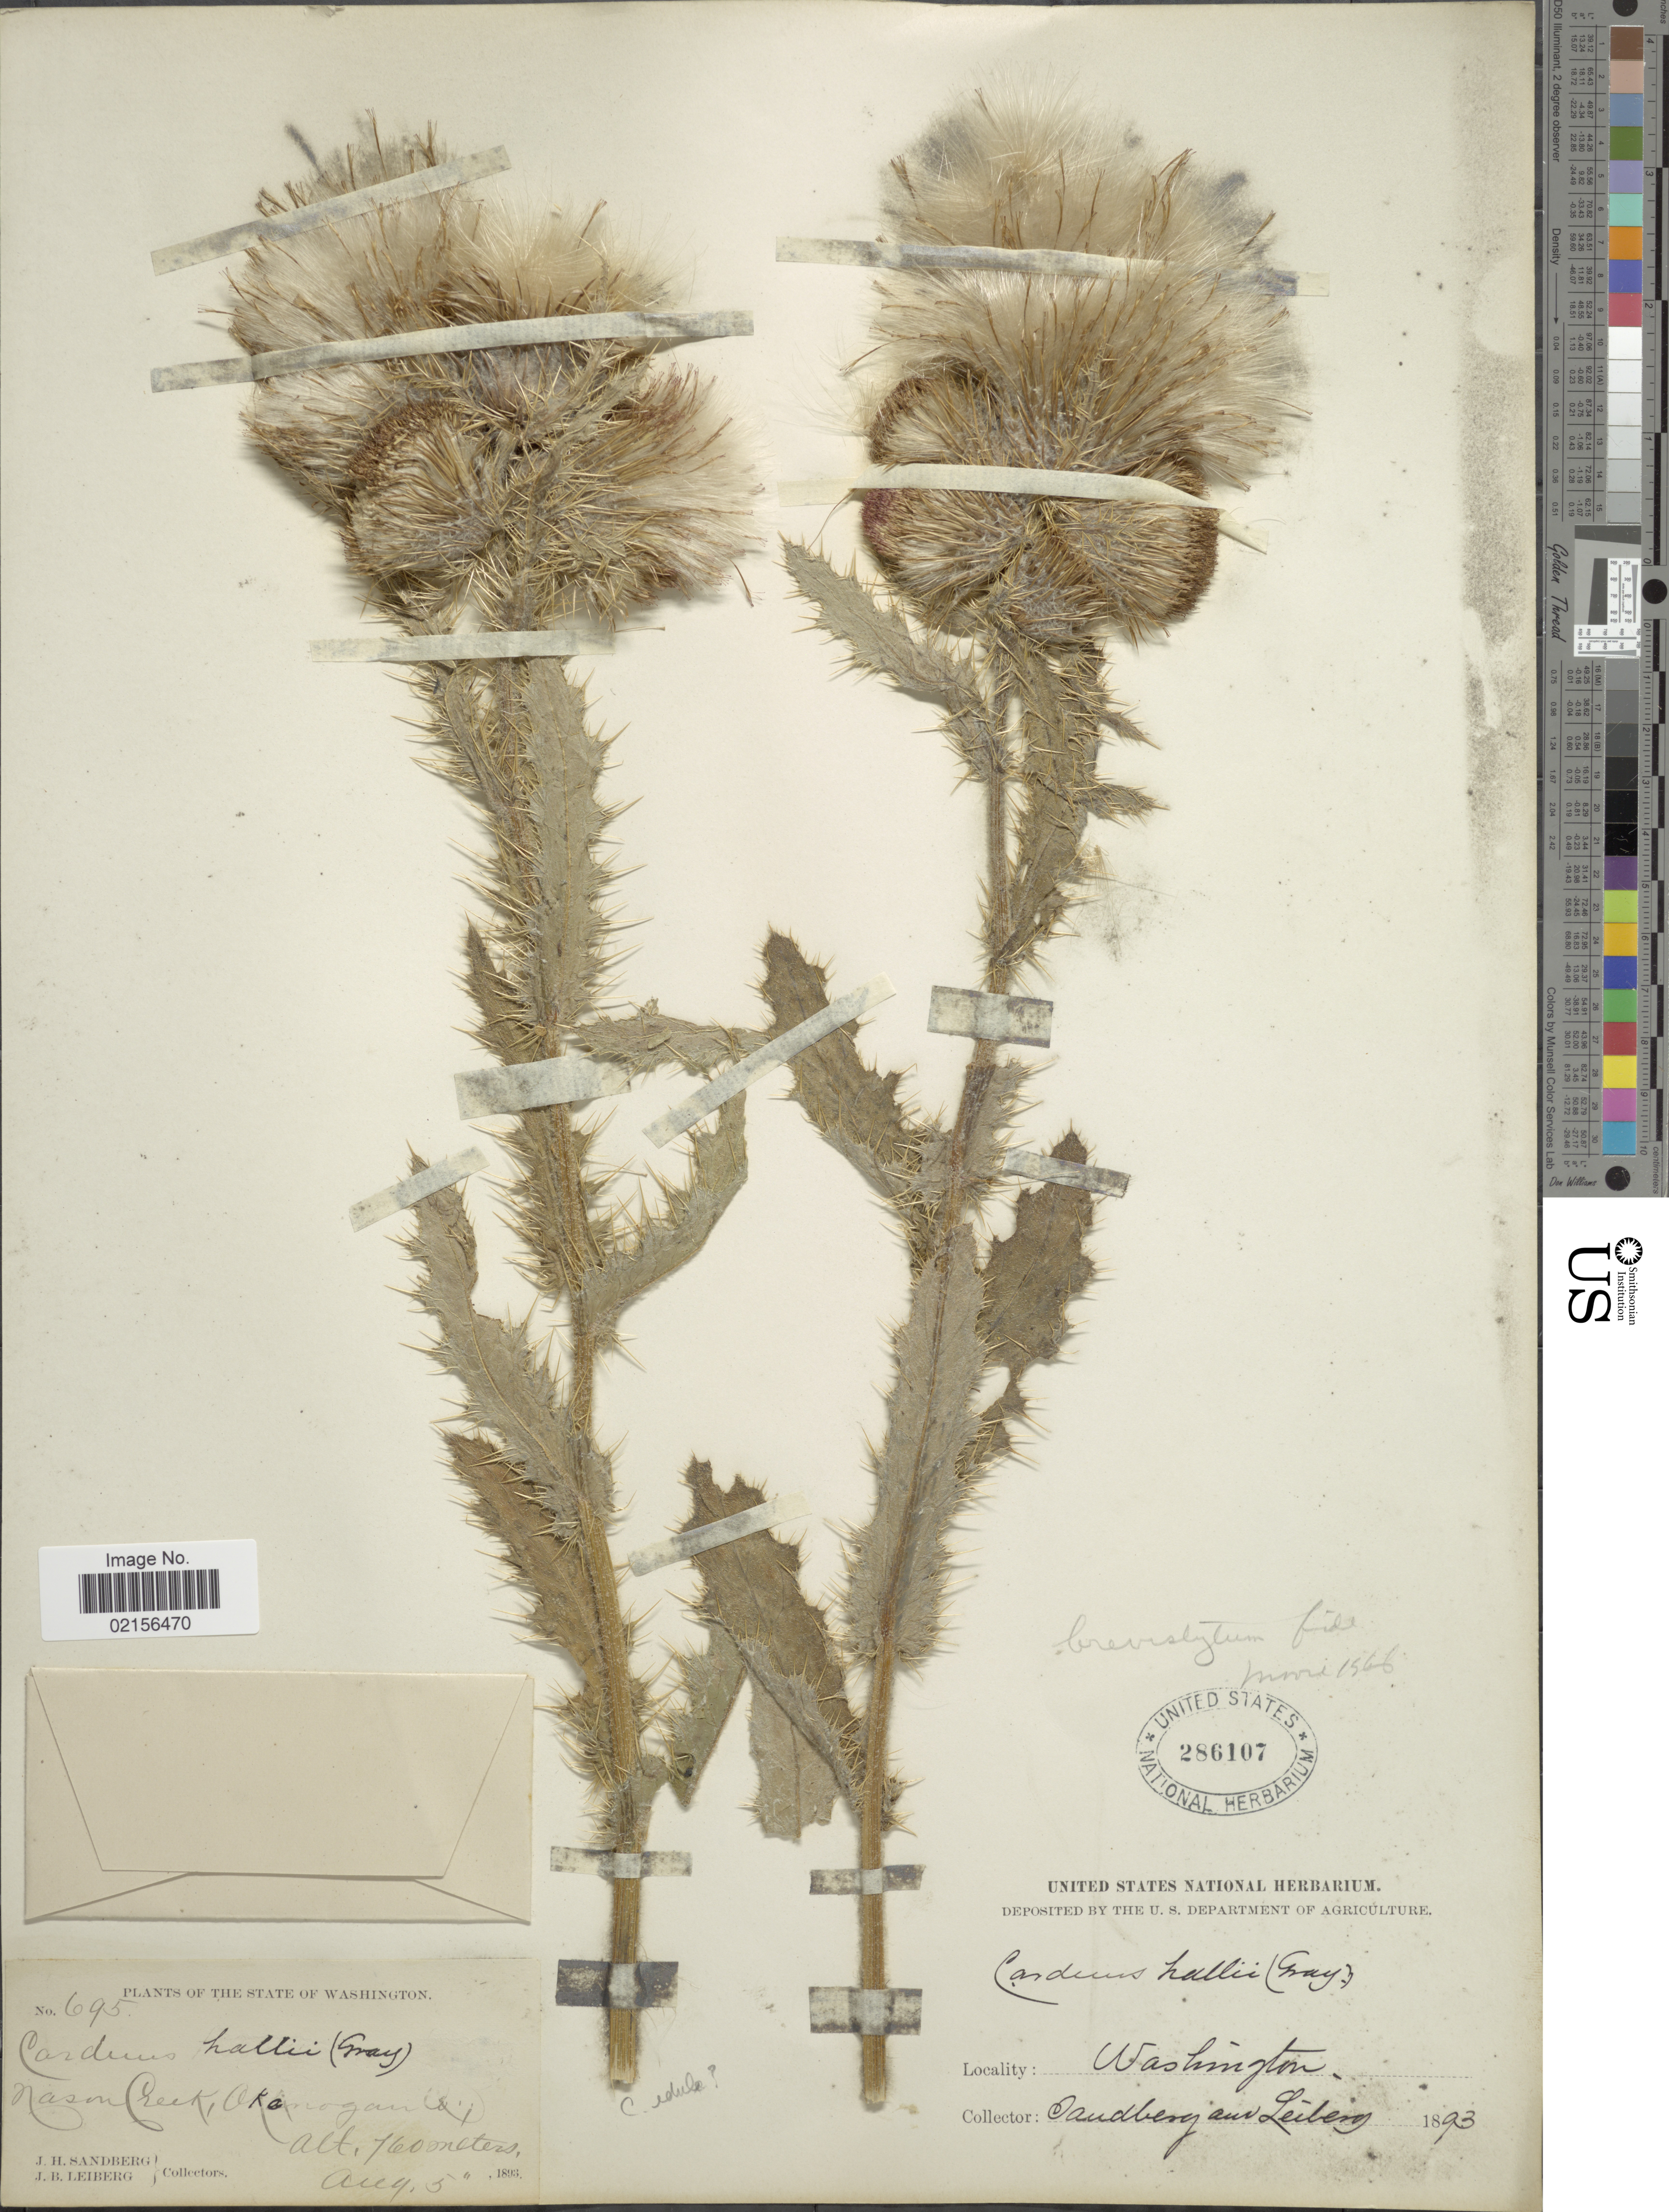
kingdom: Plantae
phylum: Tracheophyta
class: Magnoliopsida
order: Asterales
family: Asteraceae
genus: Cirsium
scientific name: Cirsium brevistylum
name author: Cronq.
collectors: J. H. Sandberg & J. B. Leiberg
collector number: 695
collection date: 1893-08-05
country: United States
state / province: Washington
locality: Nason Creek, Okanogan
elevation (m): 760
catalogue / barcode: US 286107